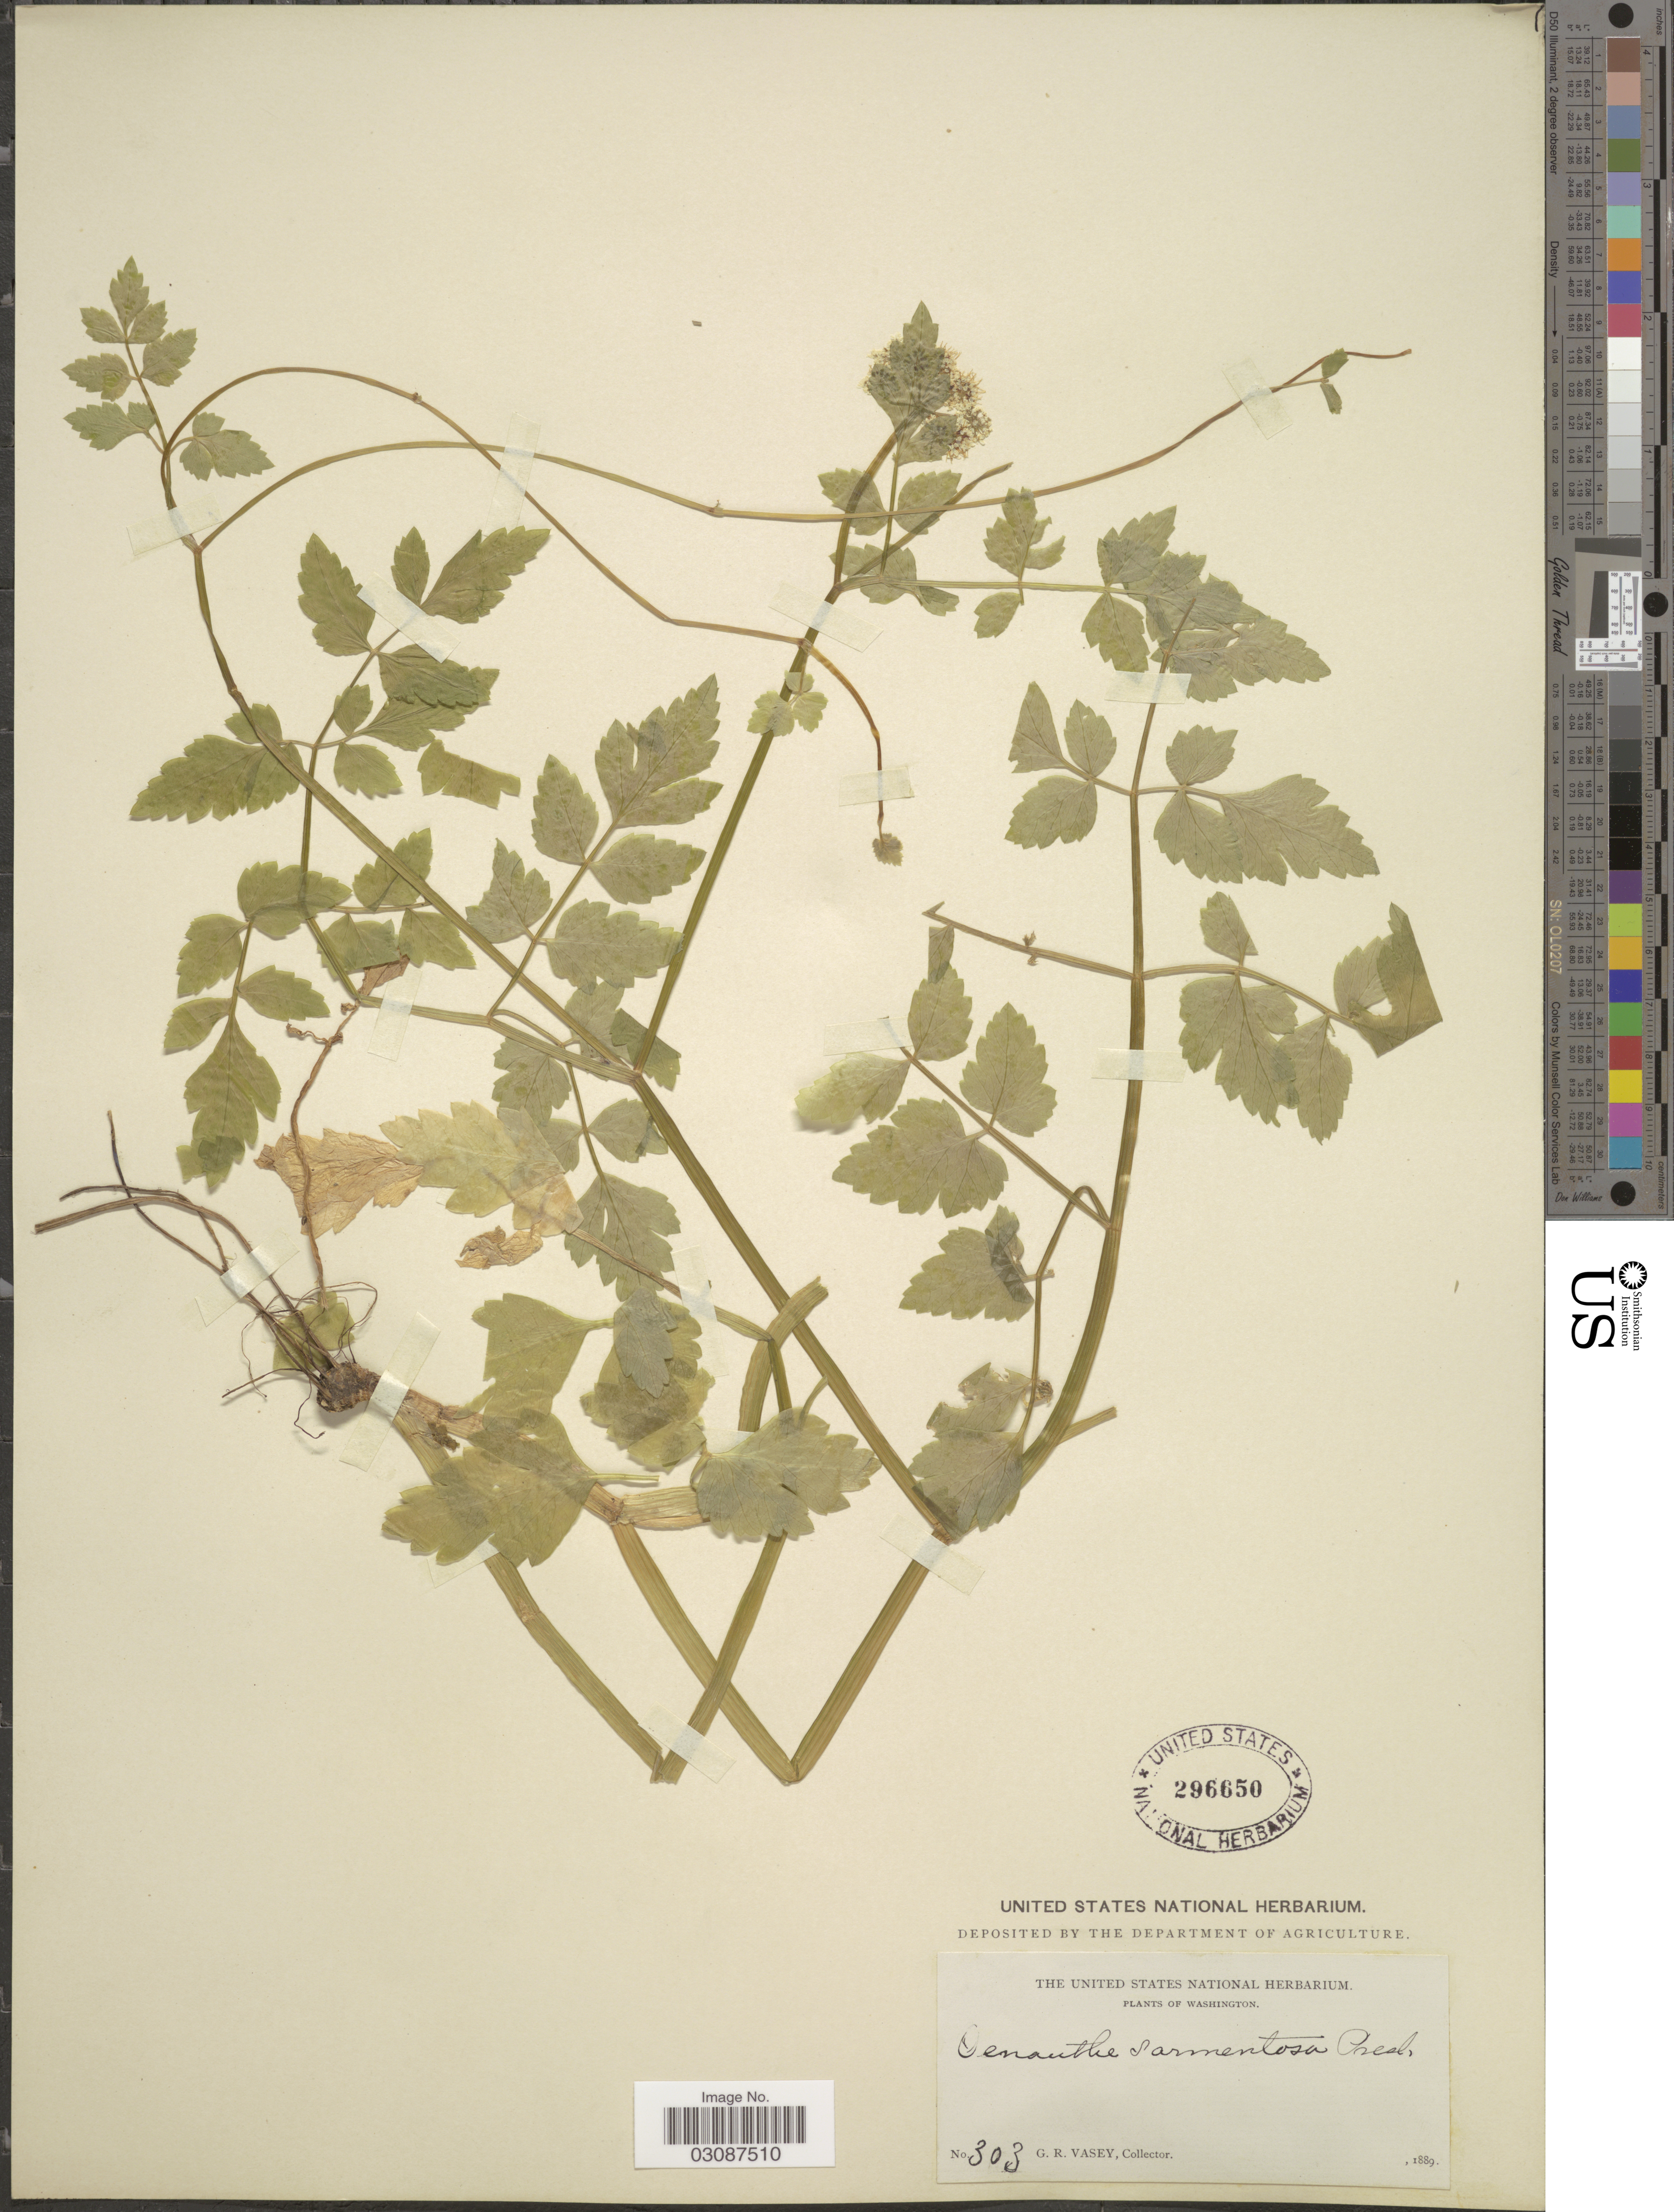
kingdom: Plantae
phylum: Tracheophyta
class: Magnoliopsida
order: Apiales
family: Apiaceae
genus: Oenanthe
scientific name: Oenanthe californica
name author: S. Watson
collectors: G. R. Vasey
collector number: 303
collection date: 1889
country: United States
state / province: Washington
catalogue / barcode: US 296650